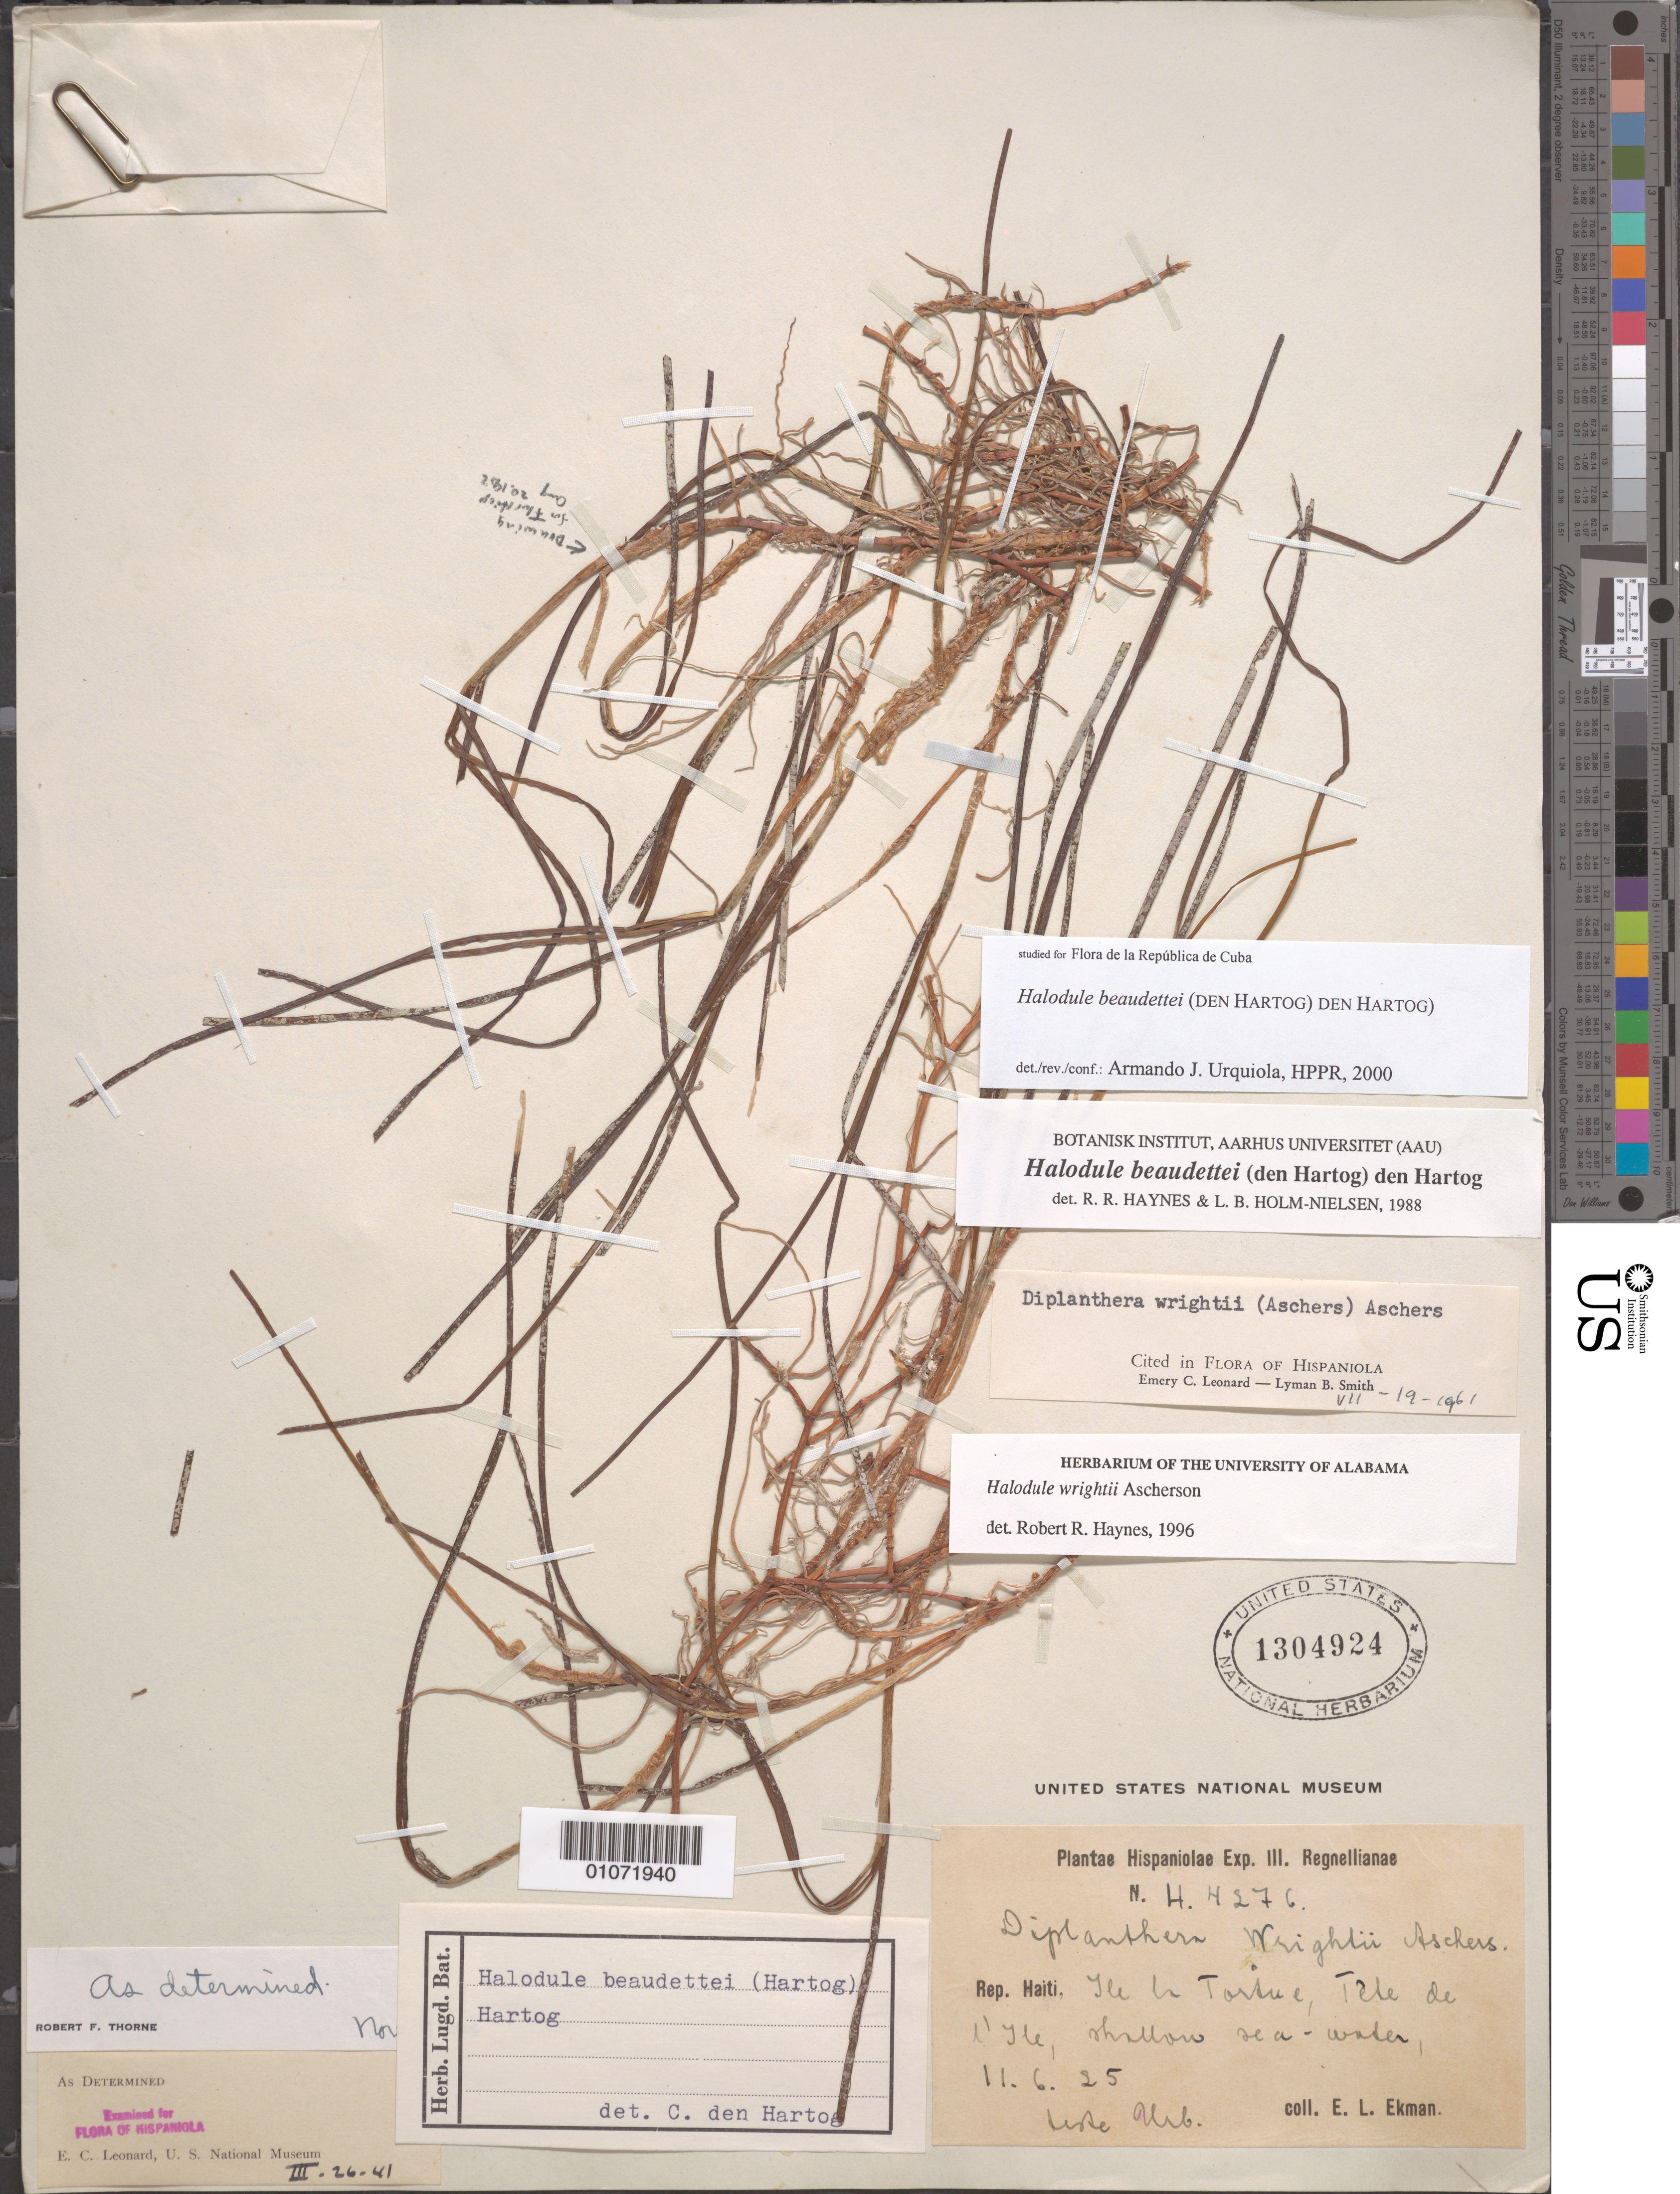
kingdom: Plantae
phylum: Tracheophyta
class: Liliopsida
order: Alismatales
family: Cymodoceaceae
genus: Halodule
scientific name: Halodule beaudettei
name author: (Hartog) Hartog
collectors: E. L. Ekman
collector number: H 276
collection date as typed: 11 Jun 1925 or 06 Nov 1925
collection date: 1925-06-11 or 1925-11-06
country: Haiti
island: Hispaniola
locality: Yae la Toriue, Trela de l'yes shallow de-a water.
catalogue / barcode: US 1304924